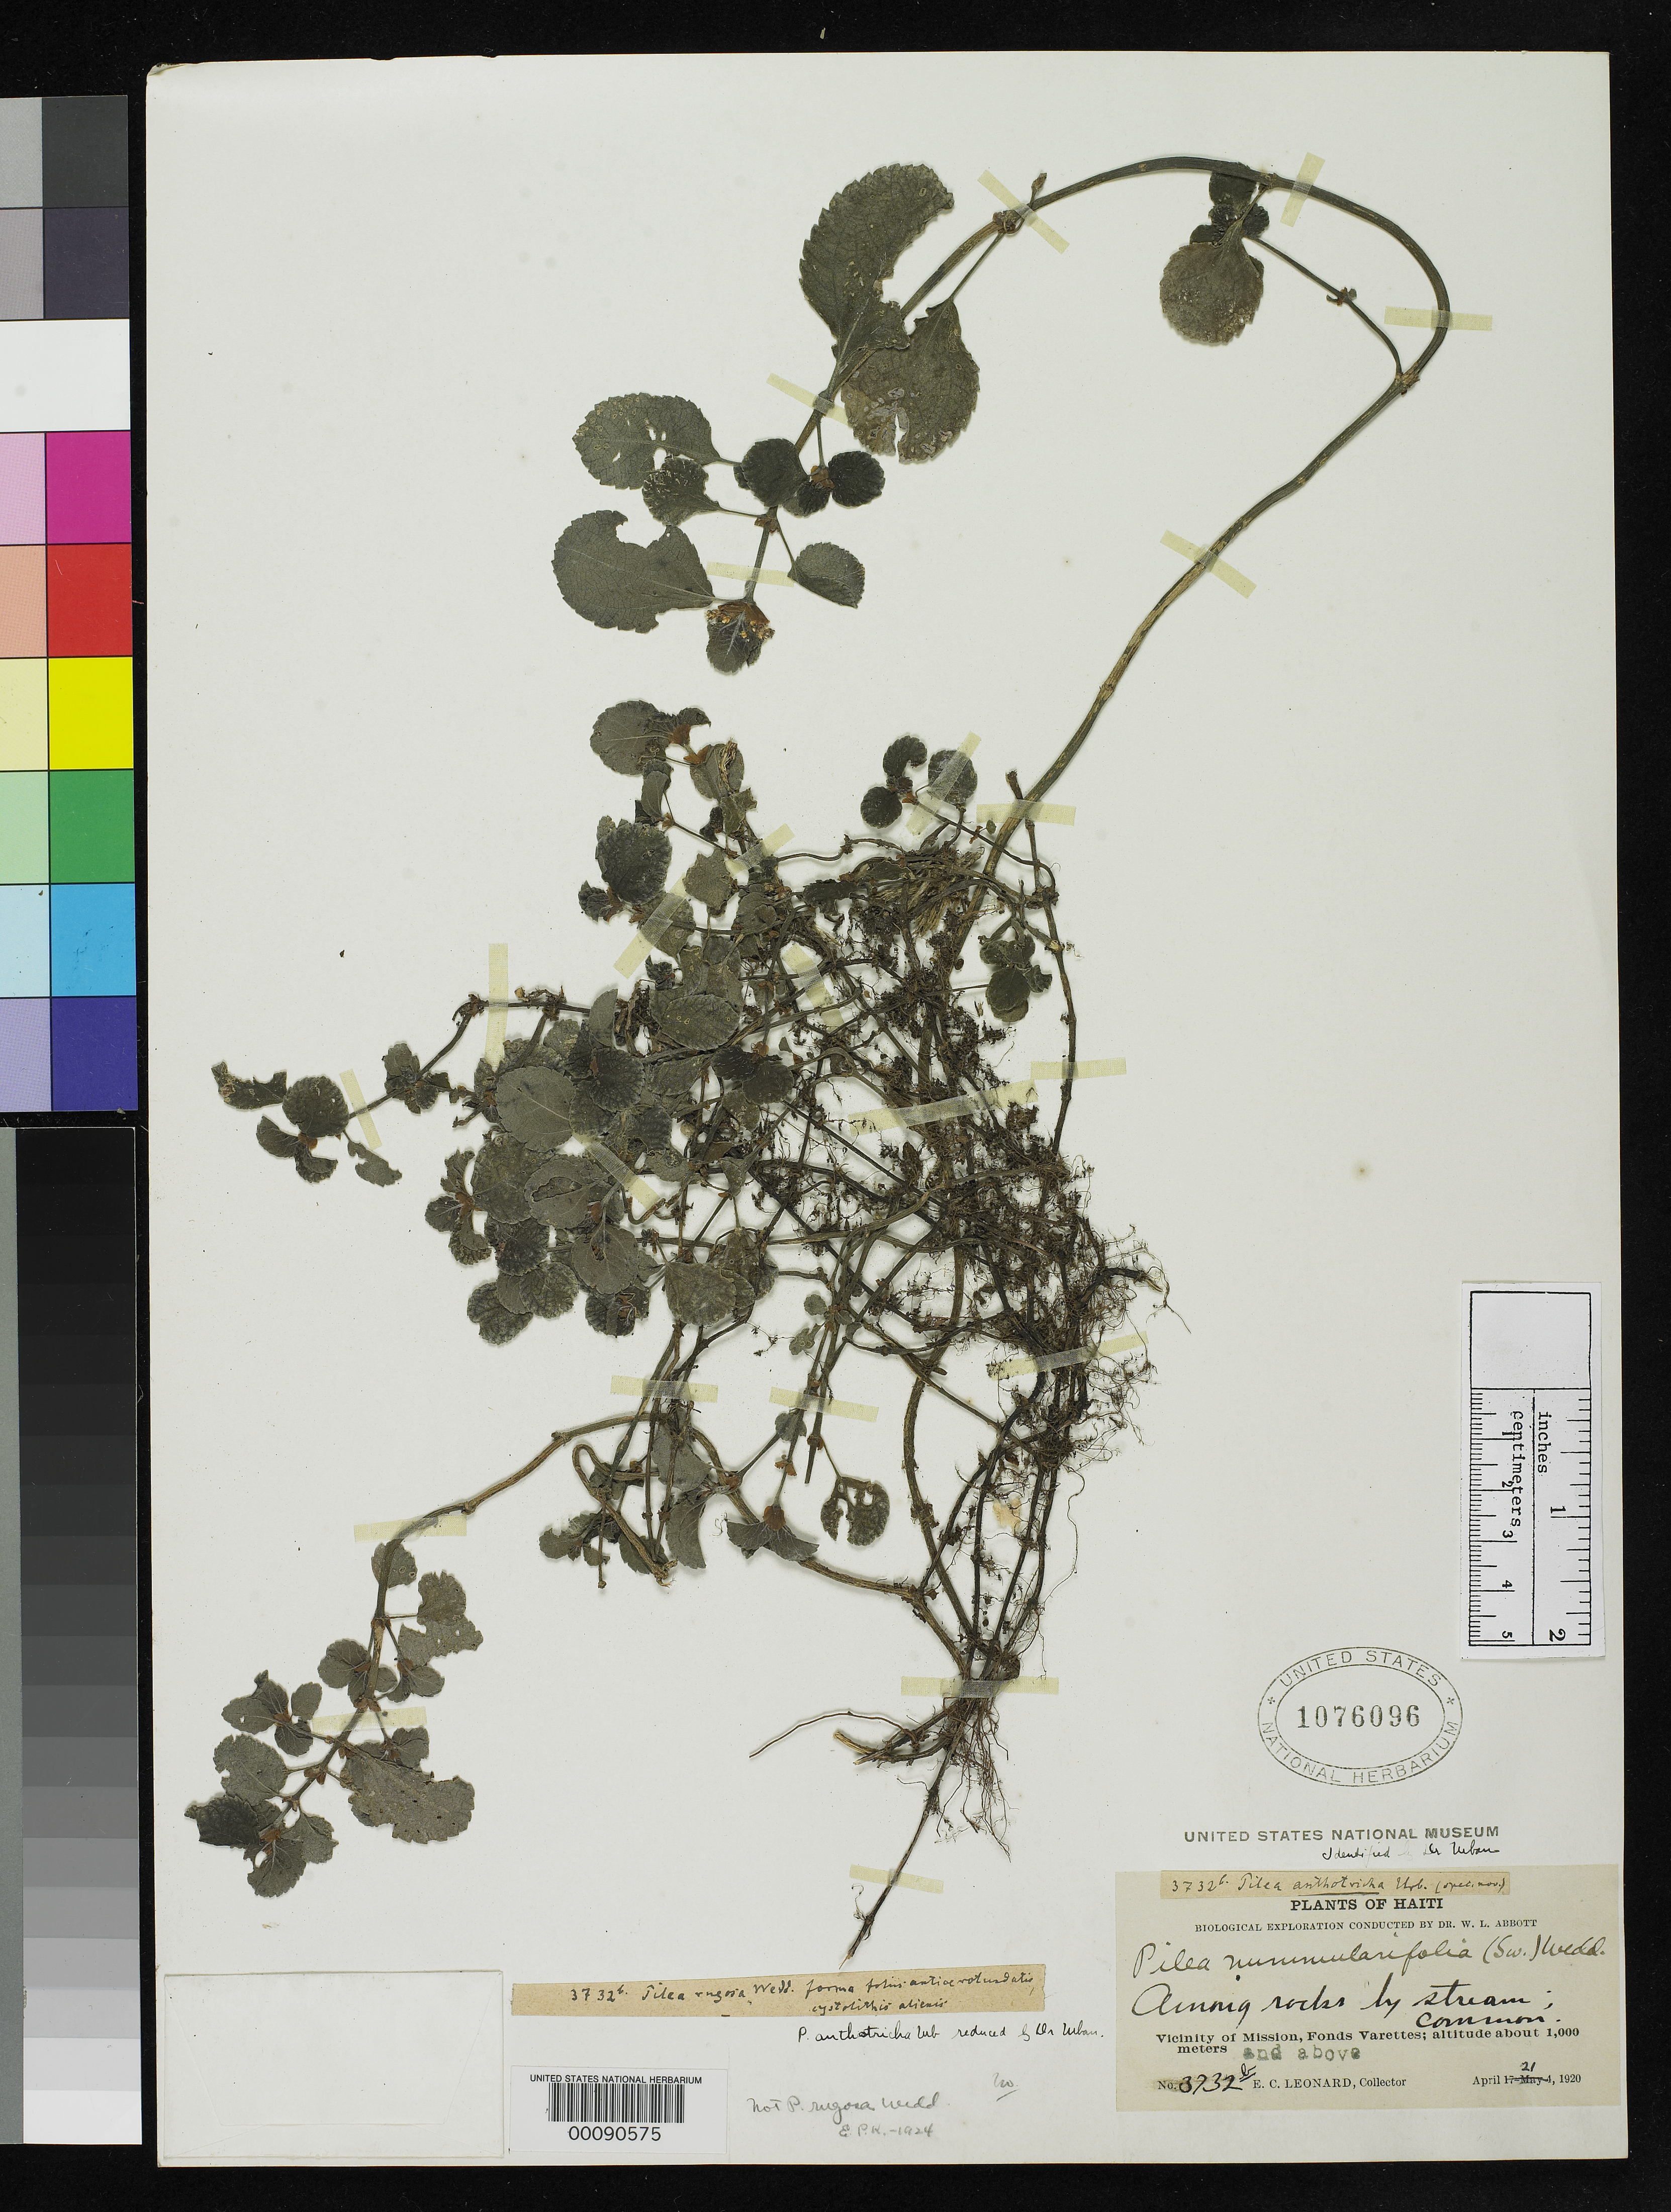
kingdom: Plantae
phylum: Tracheophyta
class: Magnoliopsida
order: Rosales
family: Urticaceae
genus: Pilea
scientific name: Pilea anthotricha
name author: Urb.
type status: Isotype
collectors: E. C. Leonard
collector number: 3732 b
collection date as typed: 21 Apr 1920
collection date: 1920-04-21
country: Haiti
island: Hispaniola Island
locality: Fonds Vaerettes, Missiones.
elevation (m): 1000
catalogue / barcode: US 1076096